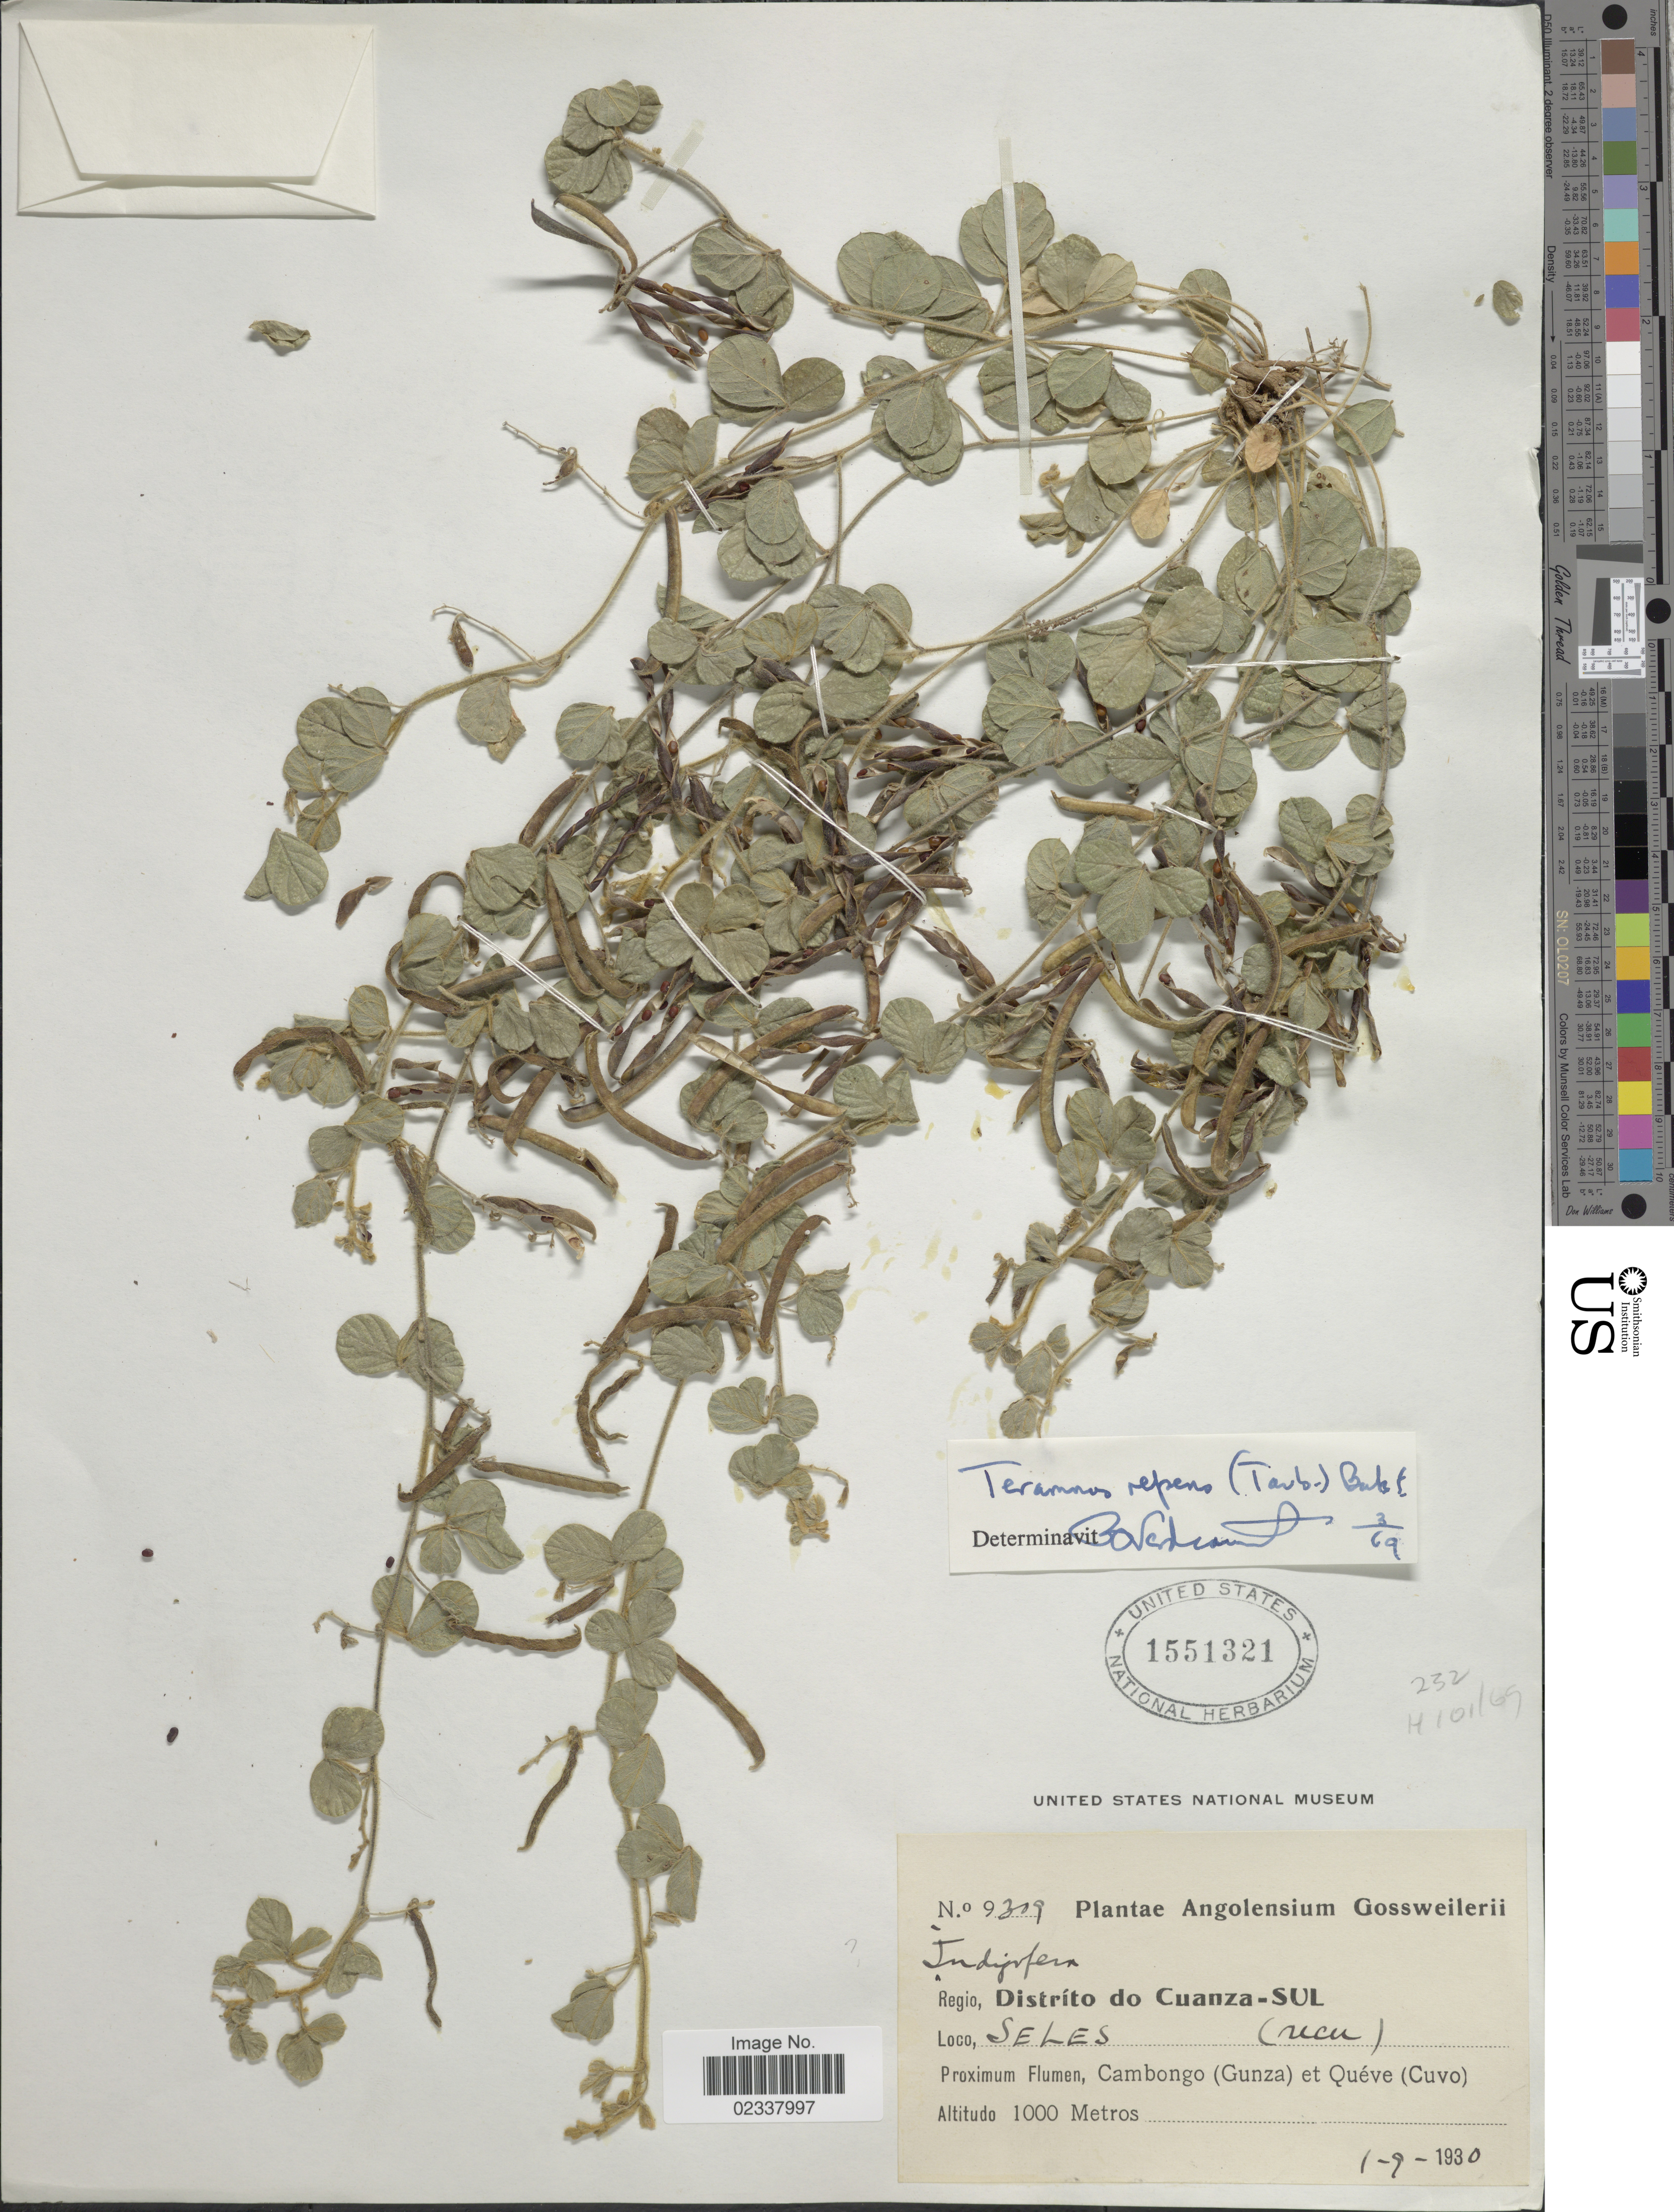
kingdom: Plantae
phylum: Tracheophyta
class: Magnoliopsida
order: Fabales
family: Fabaceae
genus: Teramnus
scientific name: Teramnus repens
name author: (Taub.) Baker f.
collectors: -. Gossweiler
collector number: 9309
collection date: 1930-09-01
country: Angola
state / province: Cuanza Sul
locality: Regio, Loco, Seles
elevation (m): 1000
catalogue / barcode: US 1551321